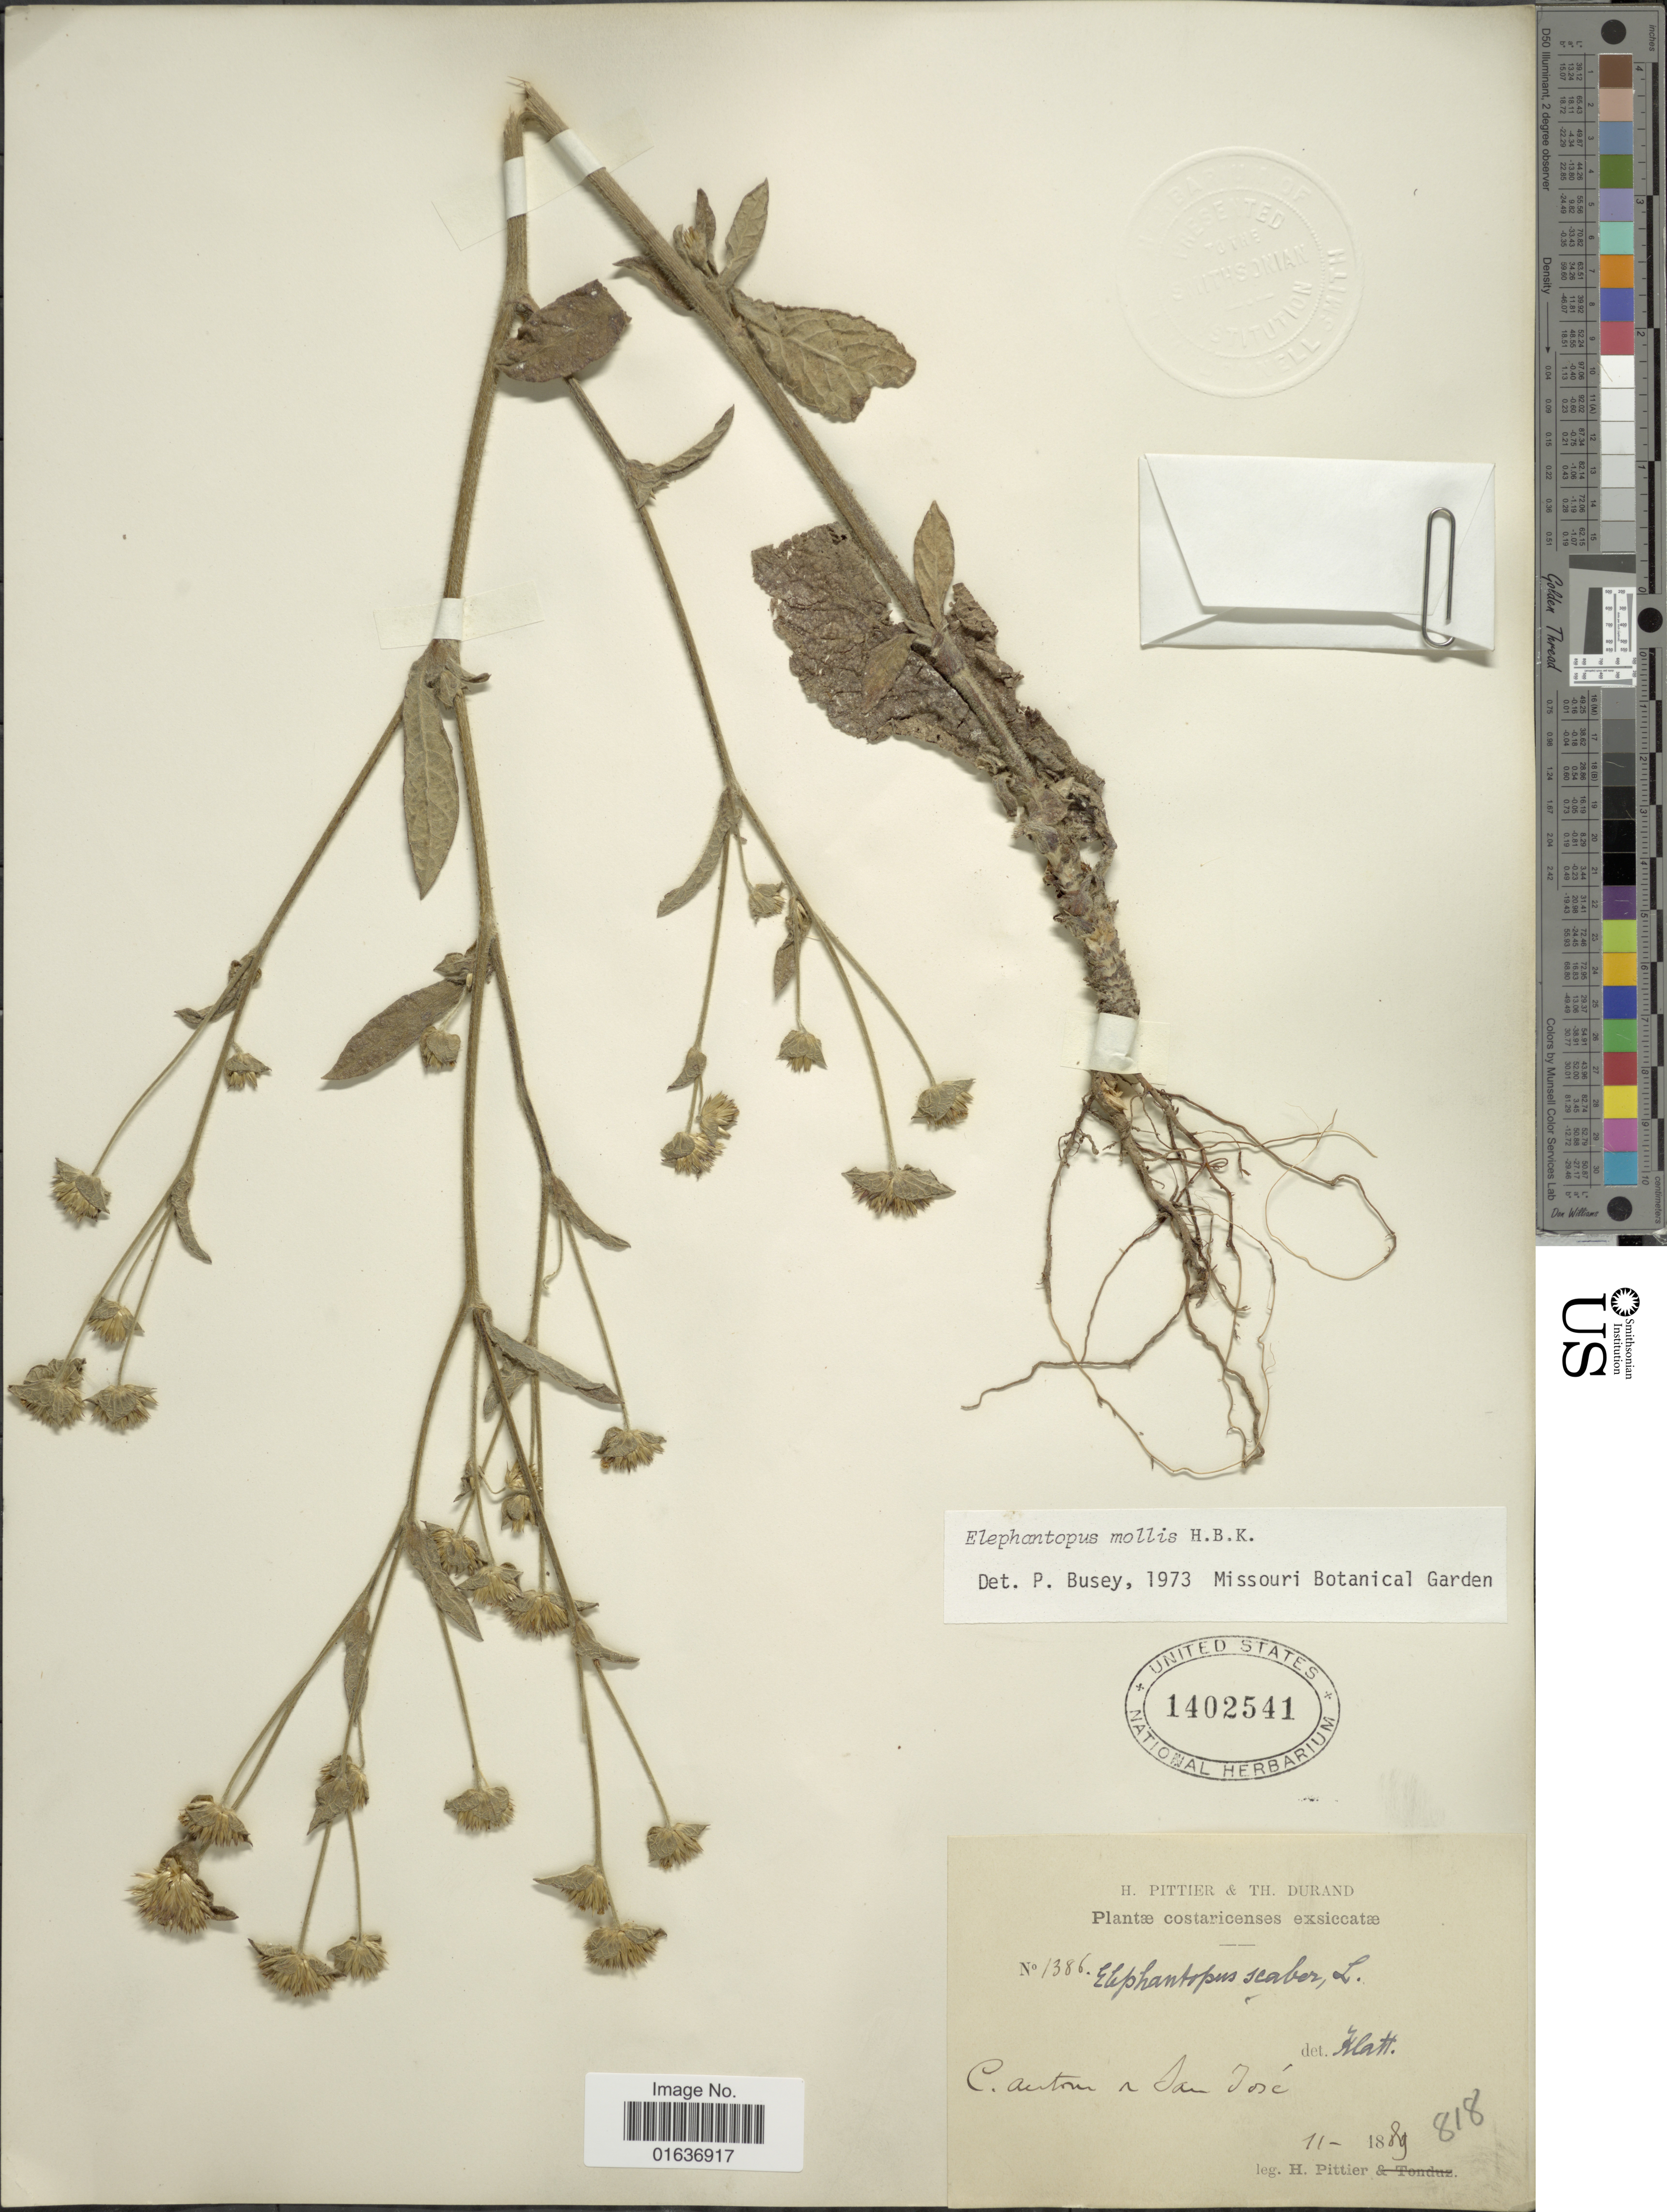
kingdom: Plantae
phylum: Tracheophyta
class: Magnoliopsida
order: Asterales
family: Asteraceae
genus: Elephantopus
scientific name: Elephantopus mollis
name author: Kunth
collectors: H. F. Pittier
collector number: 1386/818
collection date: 1889-11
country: Costa Rica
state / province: San José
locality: Canton a San José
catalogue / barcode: US 1402541